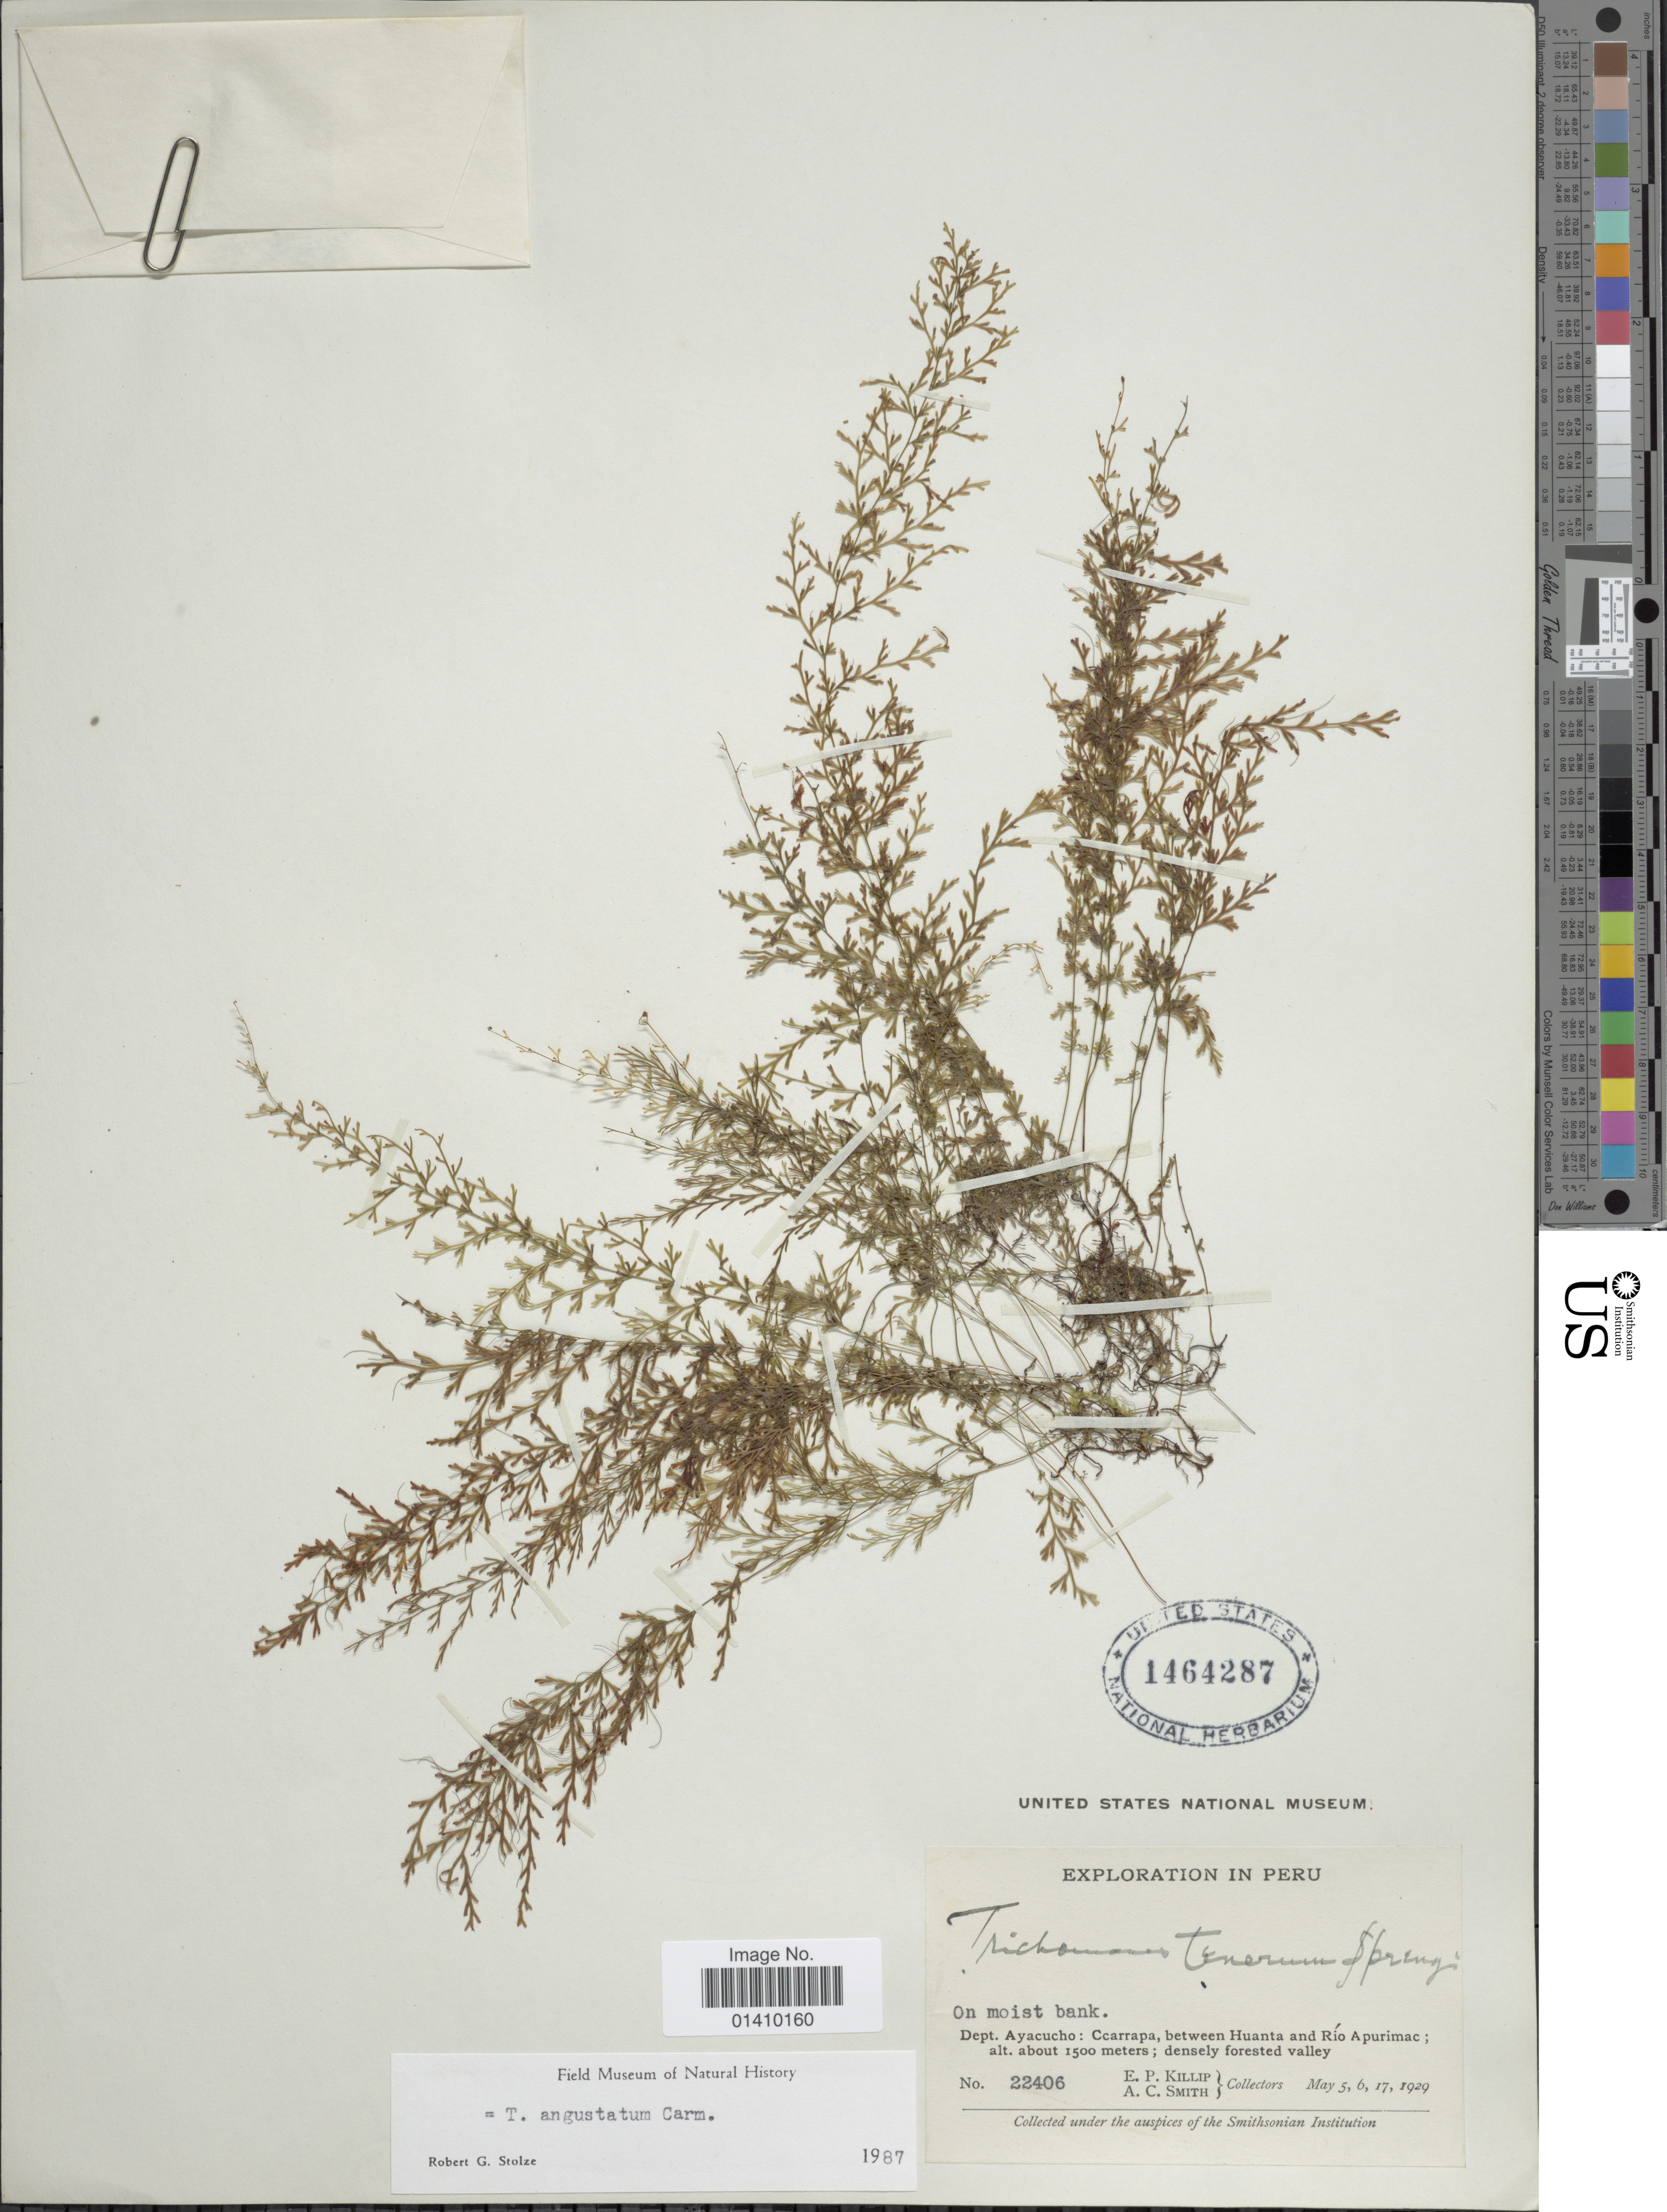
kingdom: Plantae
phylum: Tracheophyta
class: Polypodiopsida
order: Hymenophyllales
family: Hymenophyllaceae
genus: Polyphlebium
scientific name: Polyphlebium angustatum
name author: (Carmich.) Ebihara & Dubuisson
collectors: E. P. Killip & A. C. Smith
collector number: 22406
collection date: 1929-05-05/1929-05-17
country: Peru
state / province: Ayacucho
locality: Ccarrapa, between Huanta and Rio Apurimac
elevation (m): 1500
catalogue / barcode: US 1464287